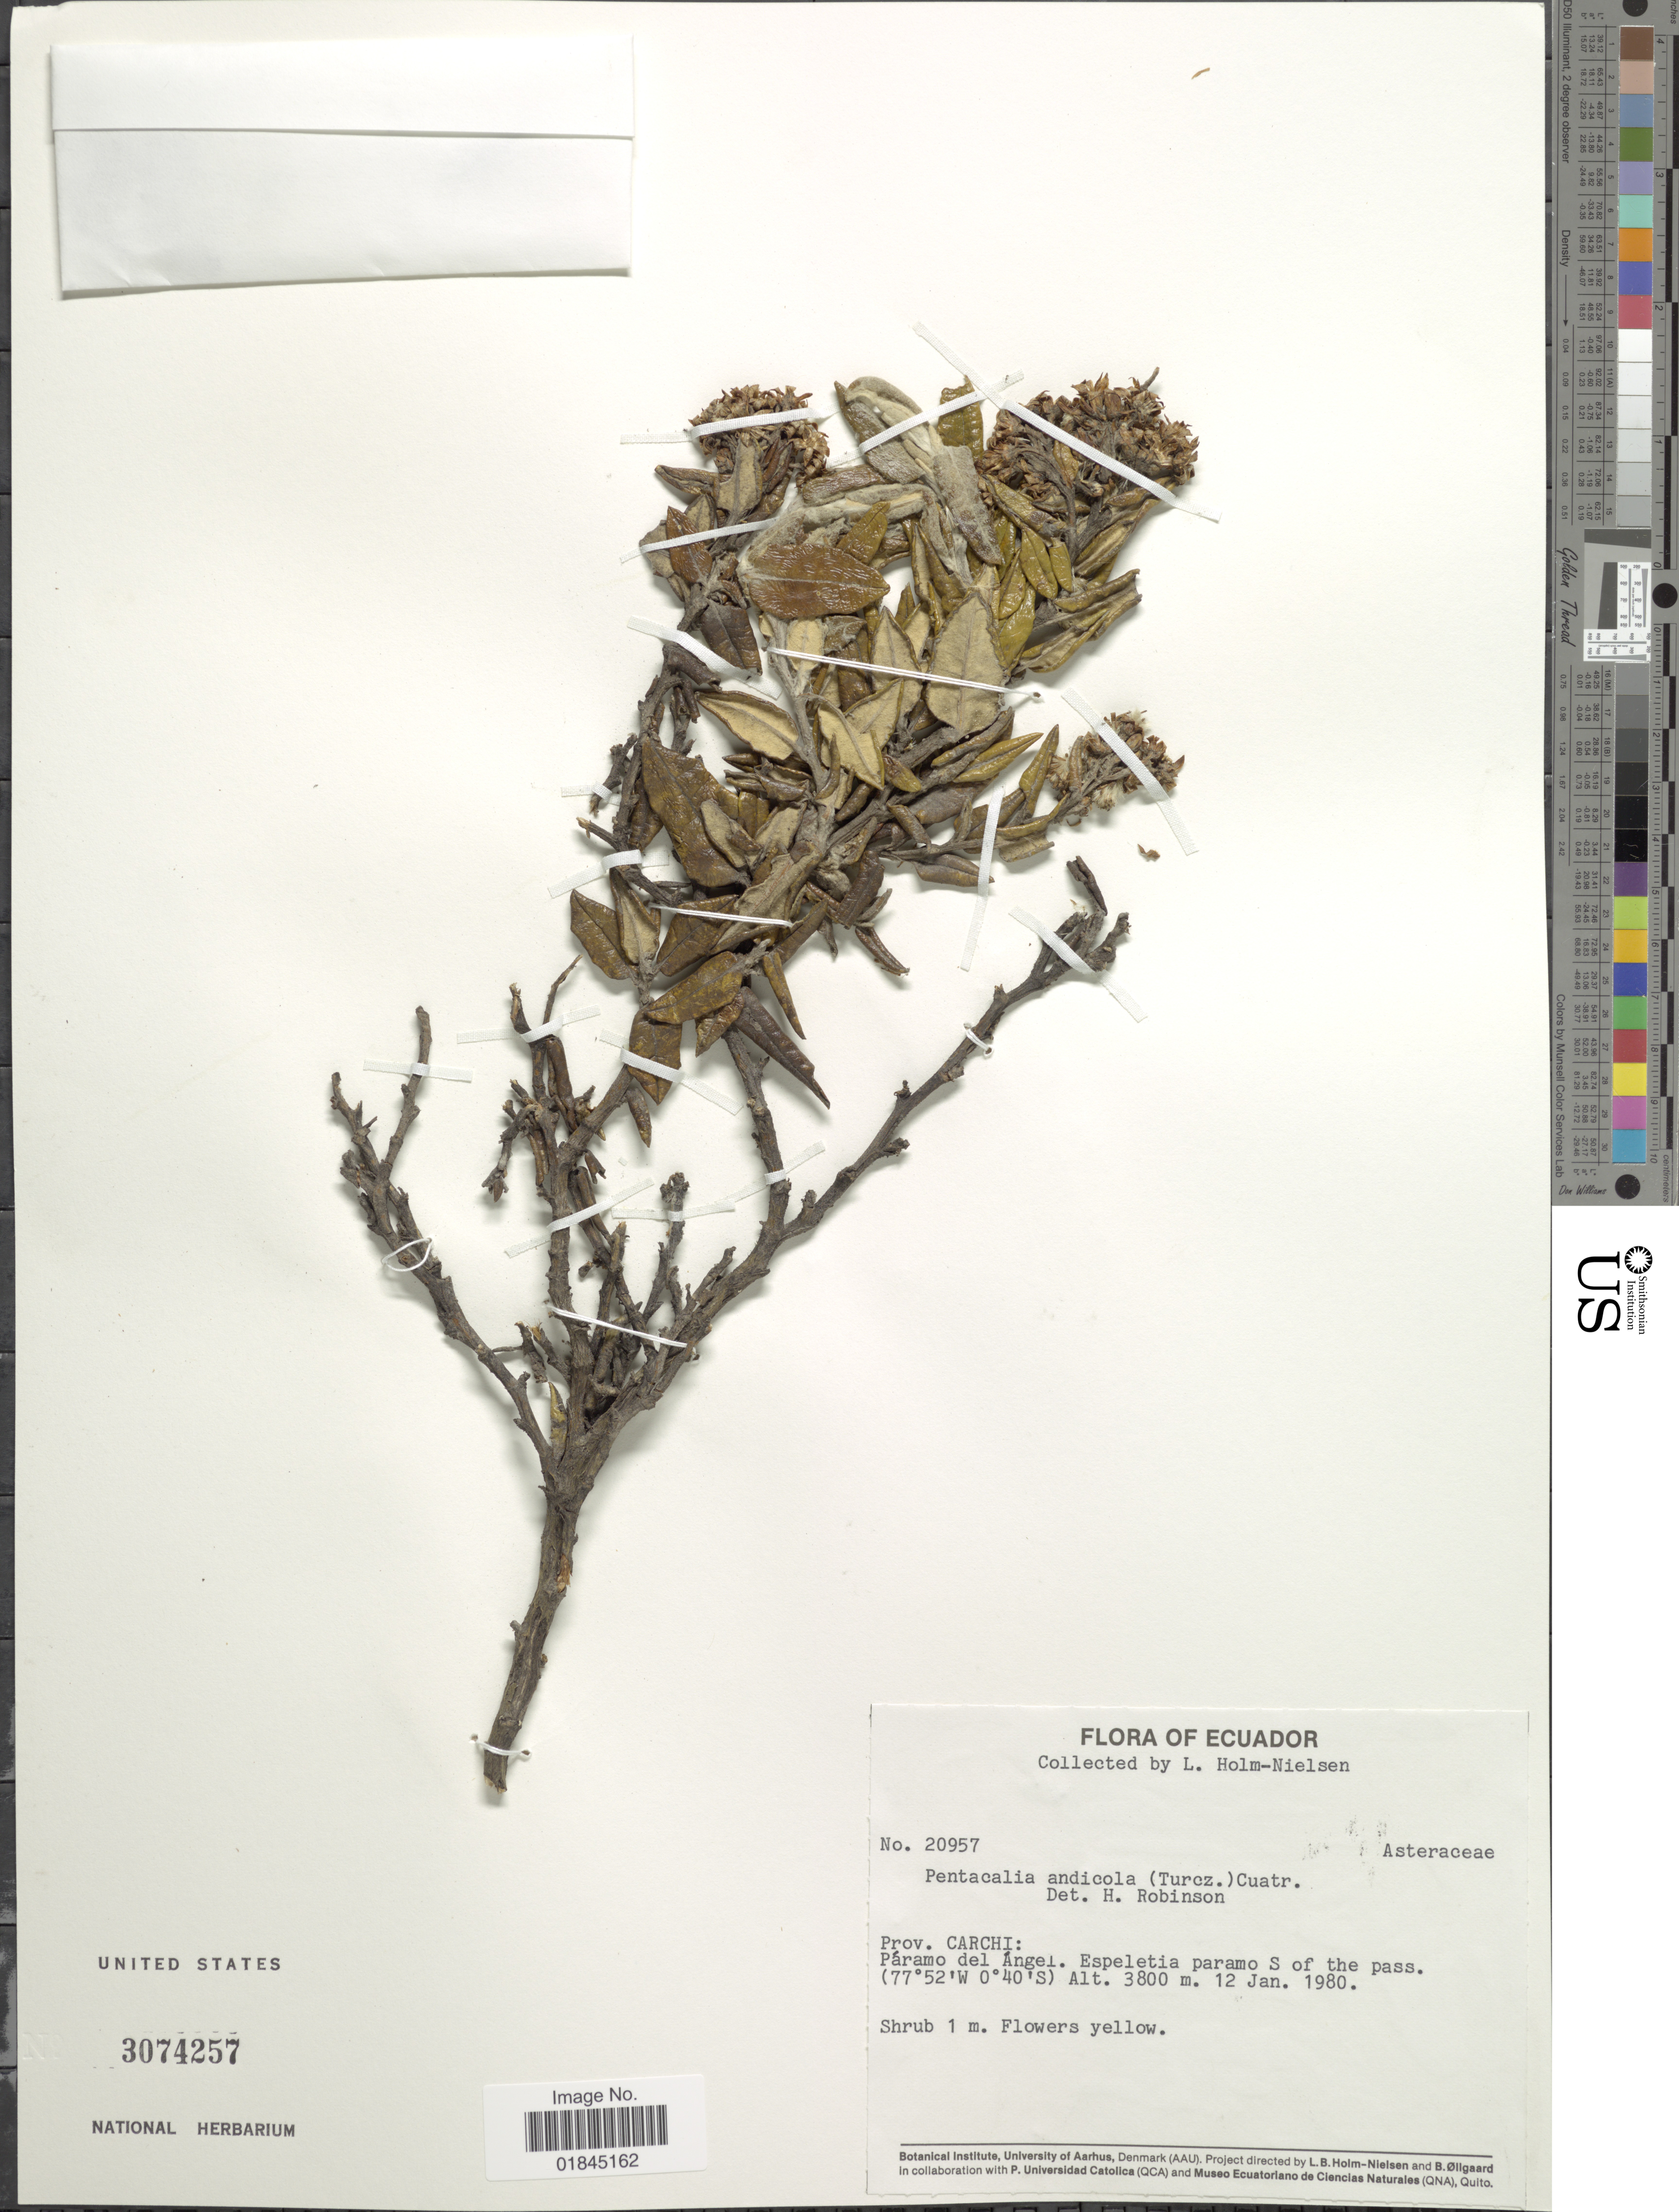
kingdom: Plantae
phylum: Tracheophyta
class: Magnoliopsida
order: Asterales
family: Asteraceae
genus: Pentacalia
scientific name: Pentacalia andicola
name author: (Turcz.) Cuatrec.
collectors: L. B. Holm-Nielsen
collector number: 20957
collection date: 1980-01-12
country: Ecuador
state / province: Carchi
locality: Prov. Carchi: Páramo del Angel. Espeletia paramo S of the pass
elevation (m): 3800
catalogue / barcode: US 3074257